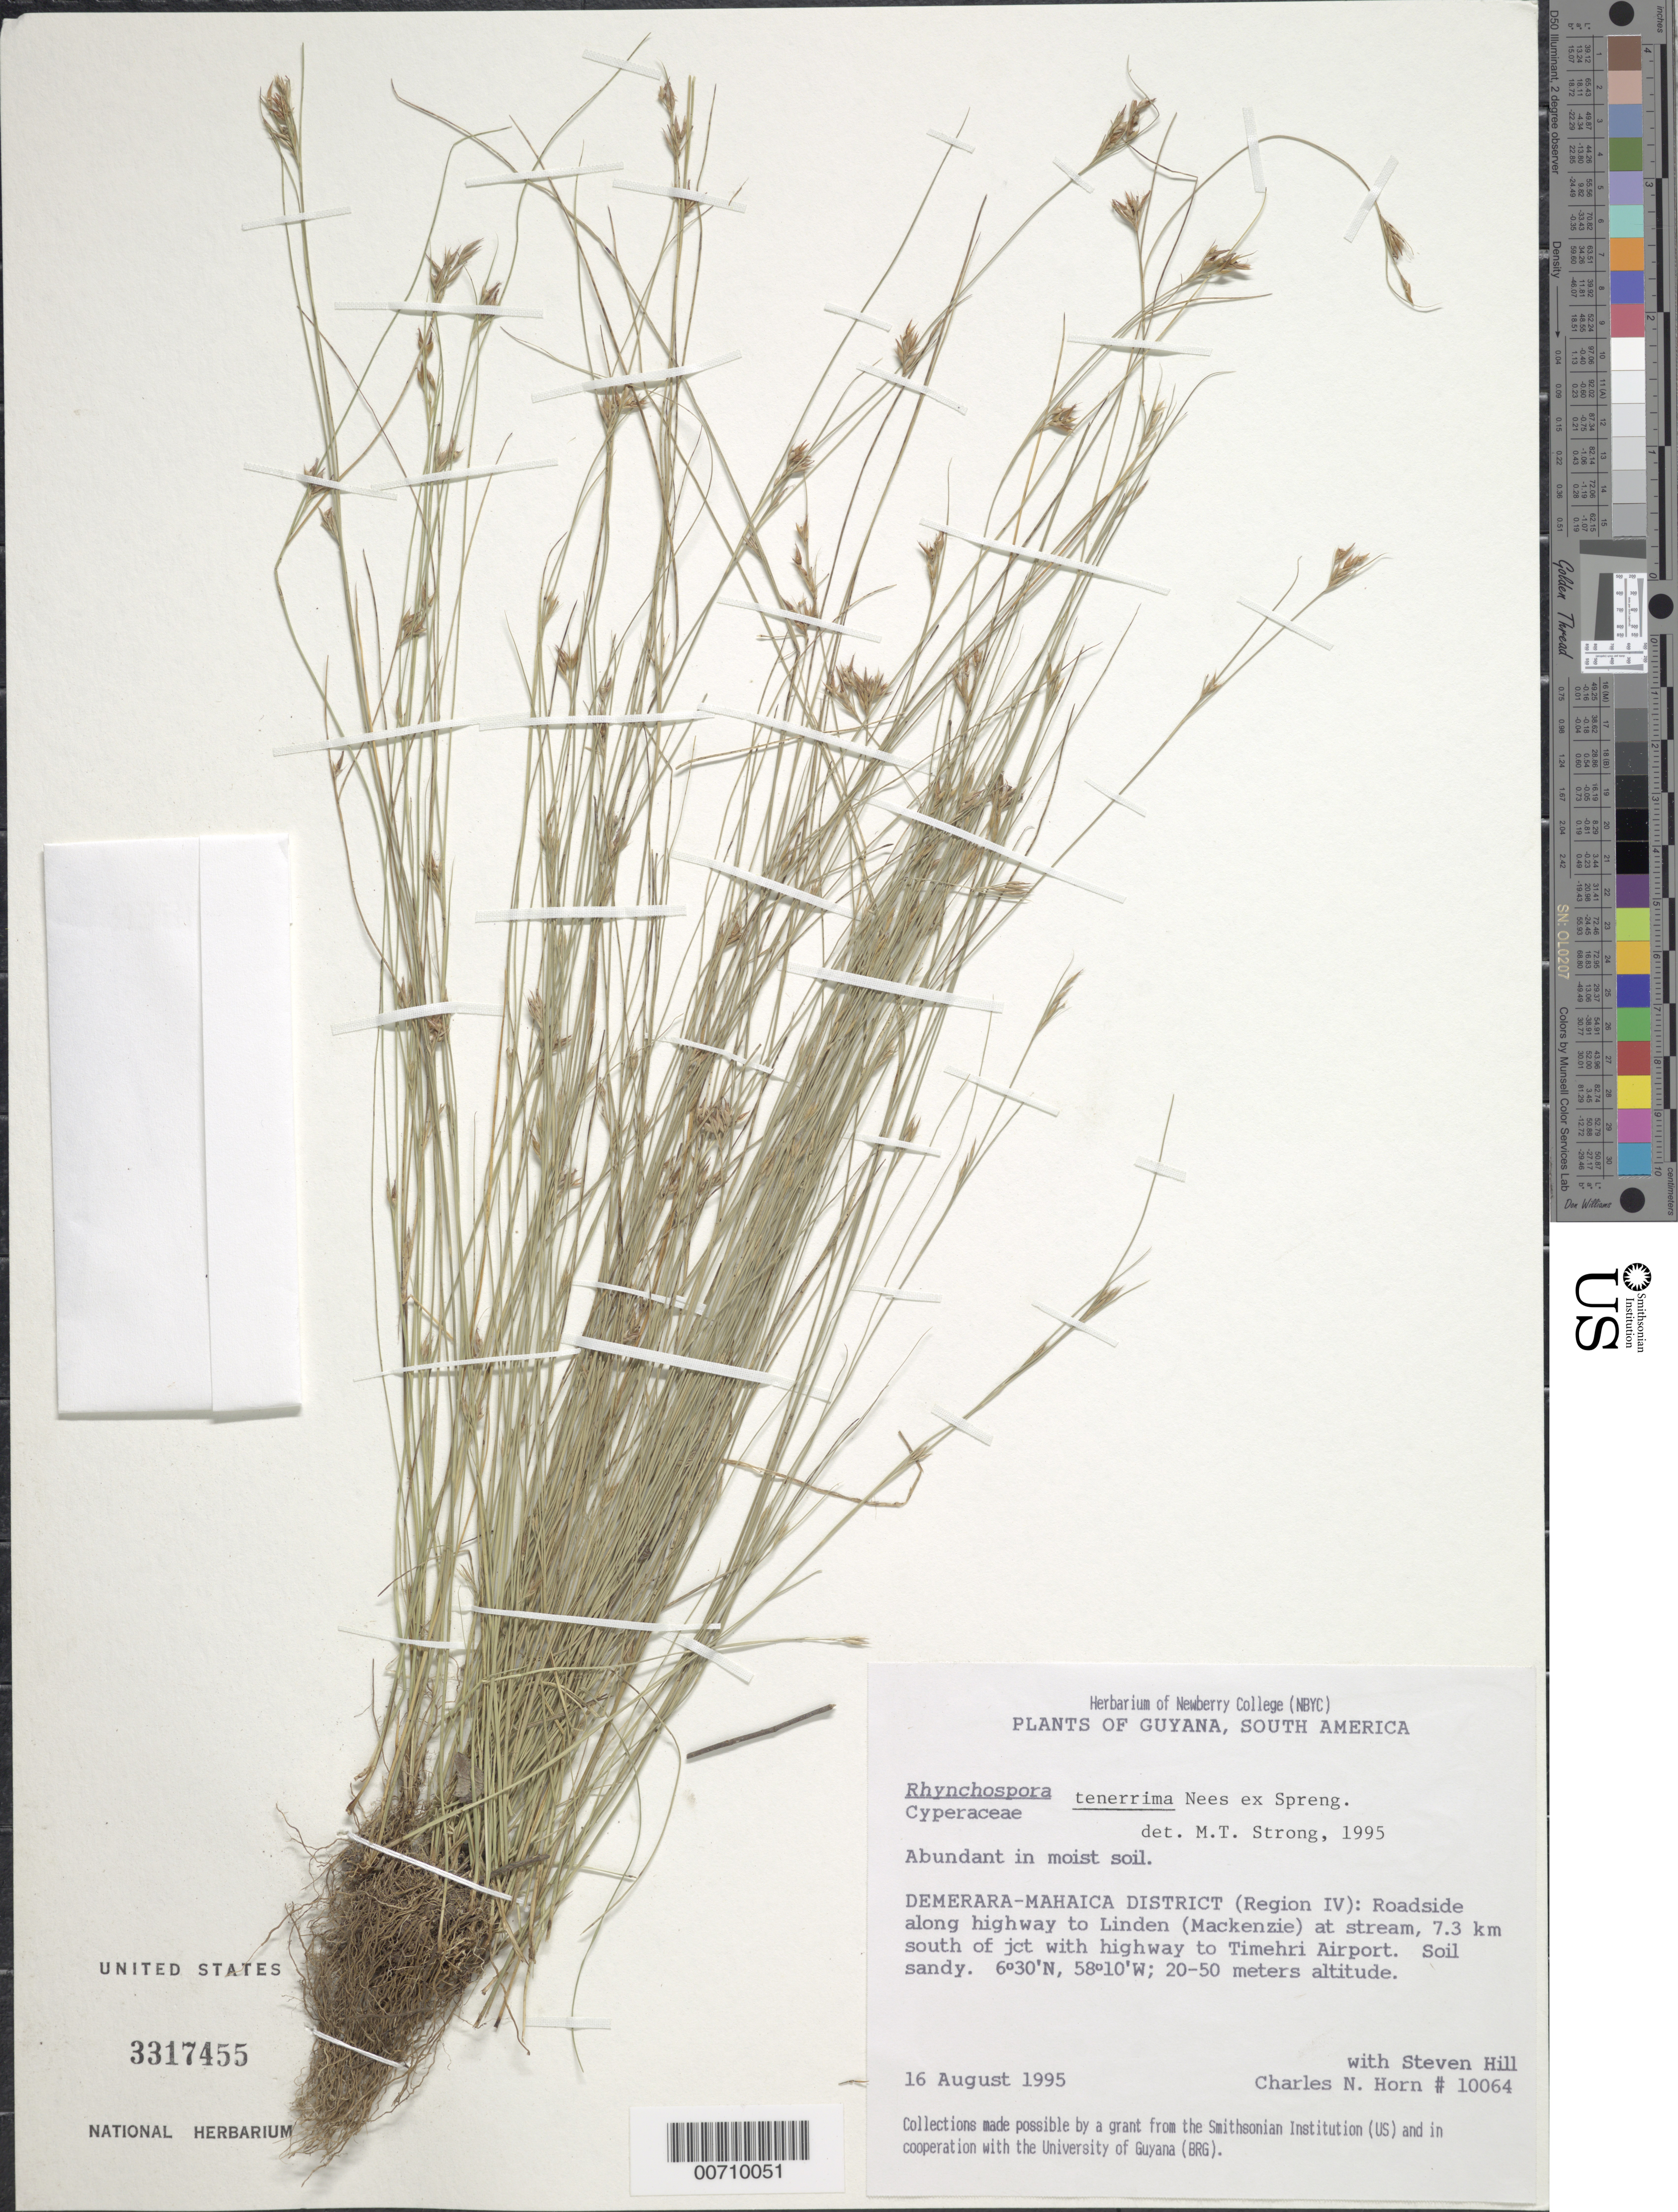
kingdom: Plantae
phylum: Tracheophyta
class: Liliopsida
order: Poales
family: Cyperaceae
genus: Rhynchospora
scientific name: Rhynchospora tenerrima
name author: Nees ex Spreng.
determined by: Strong, M. T., (US), Smithsonian Institution - National Museum of Natural History (UNITED STATES)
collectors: C. N. Horn & S. Hill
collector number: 10064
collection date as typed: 16-Aug-95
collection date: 1995-08-16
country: Guyana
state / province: Demerara-Mahaica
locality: Linden (Mackenzie) Hwy., 7.3 km S of juct. with hwy to Timehri Airport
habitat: Roadside, soil sandy, moist soil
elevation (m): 20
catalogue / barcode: US 3317455